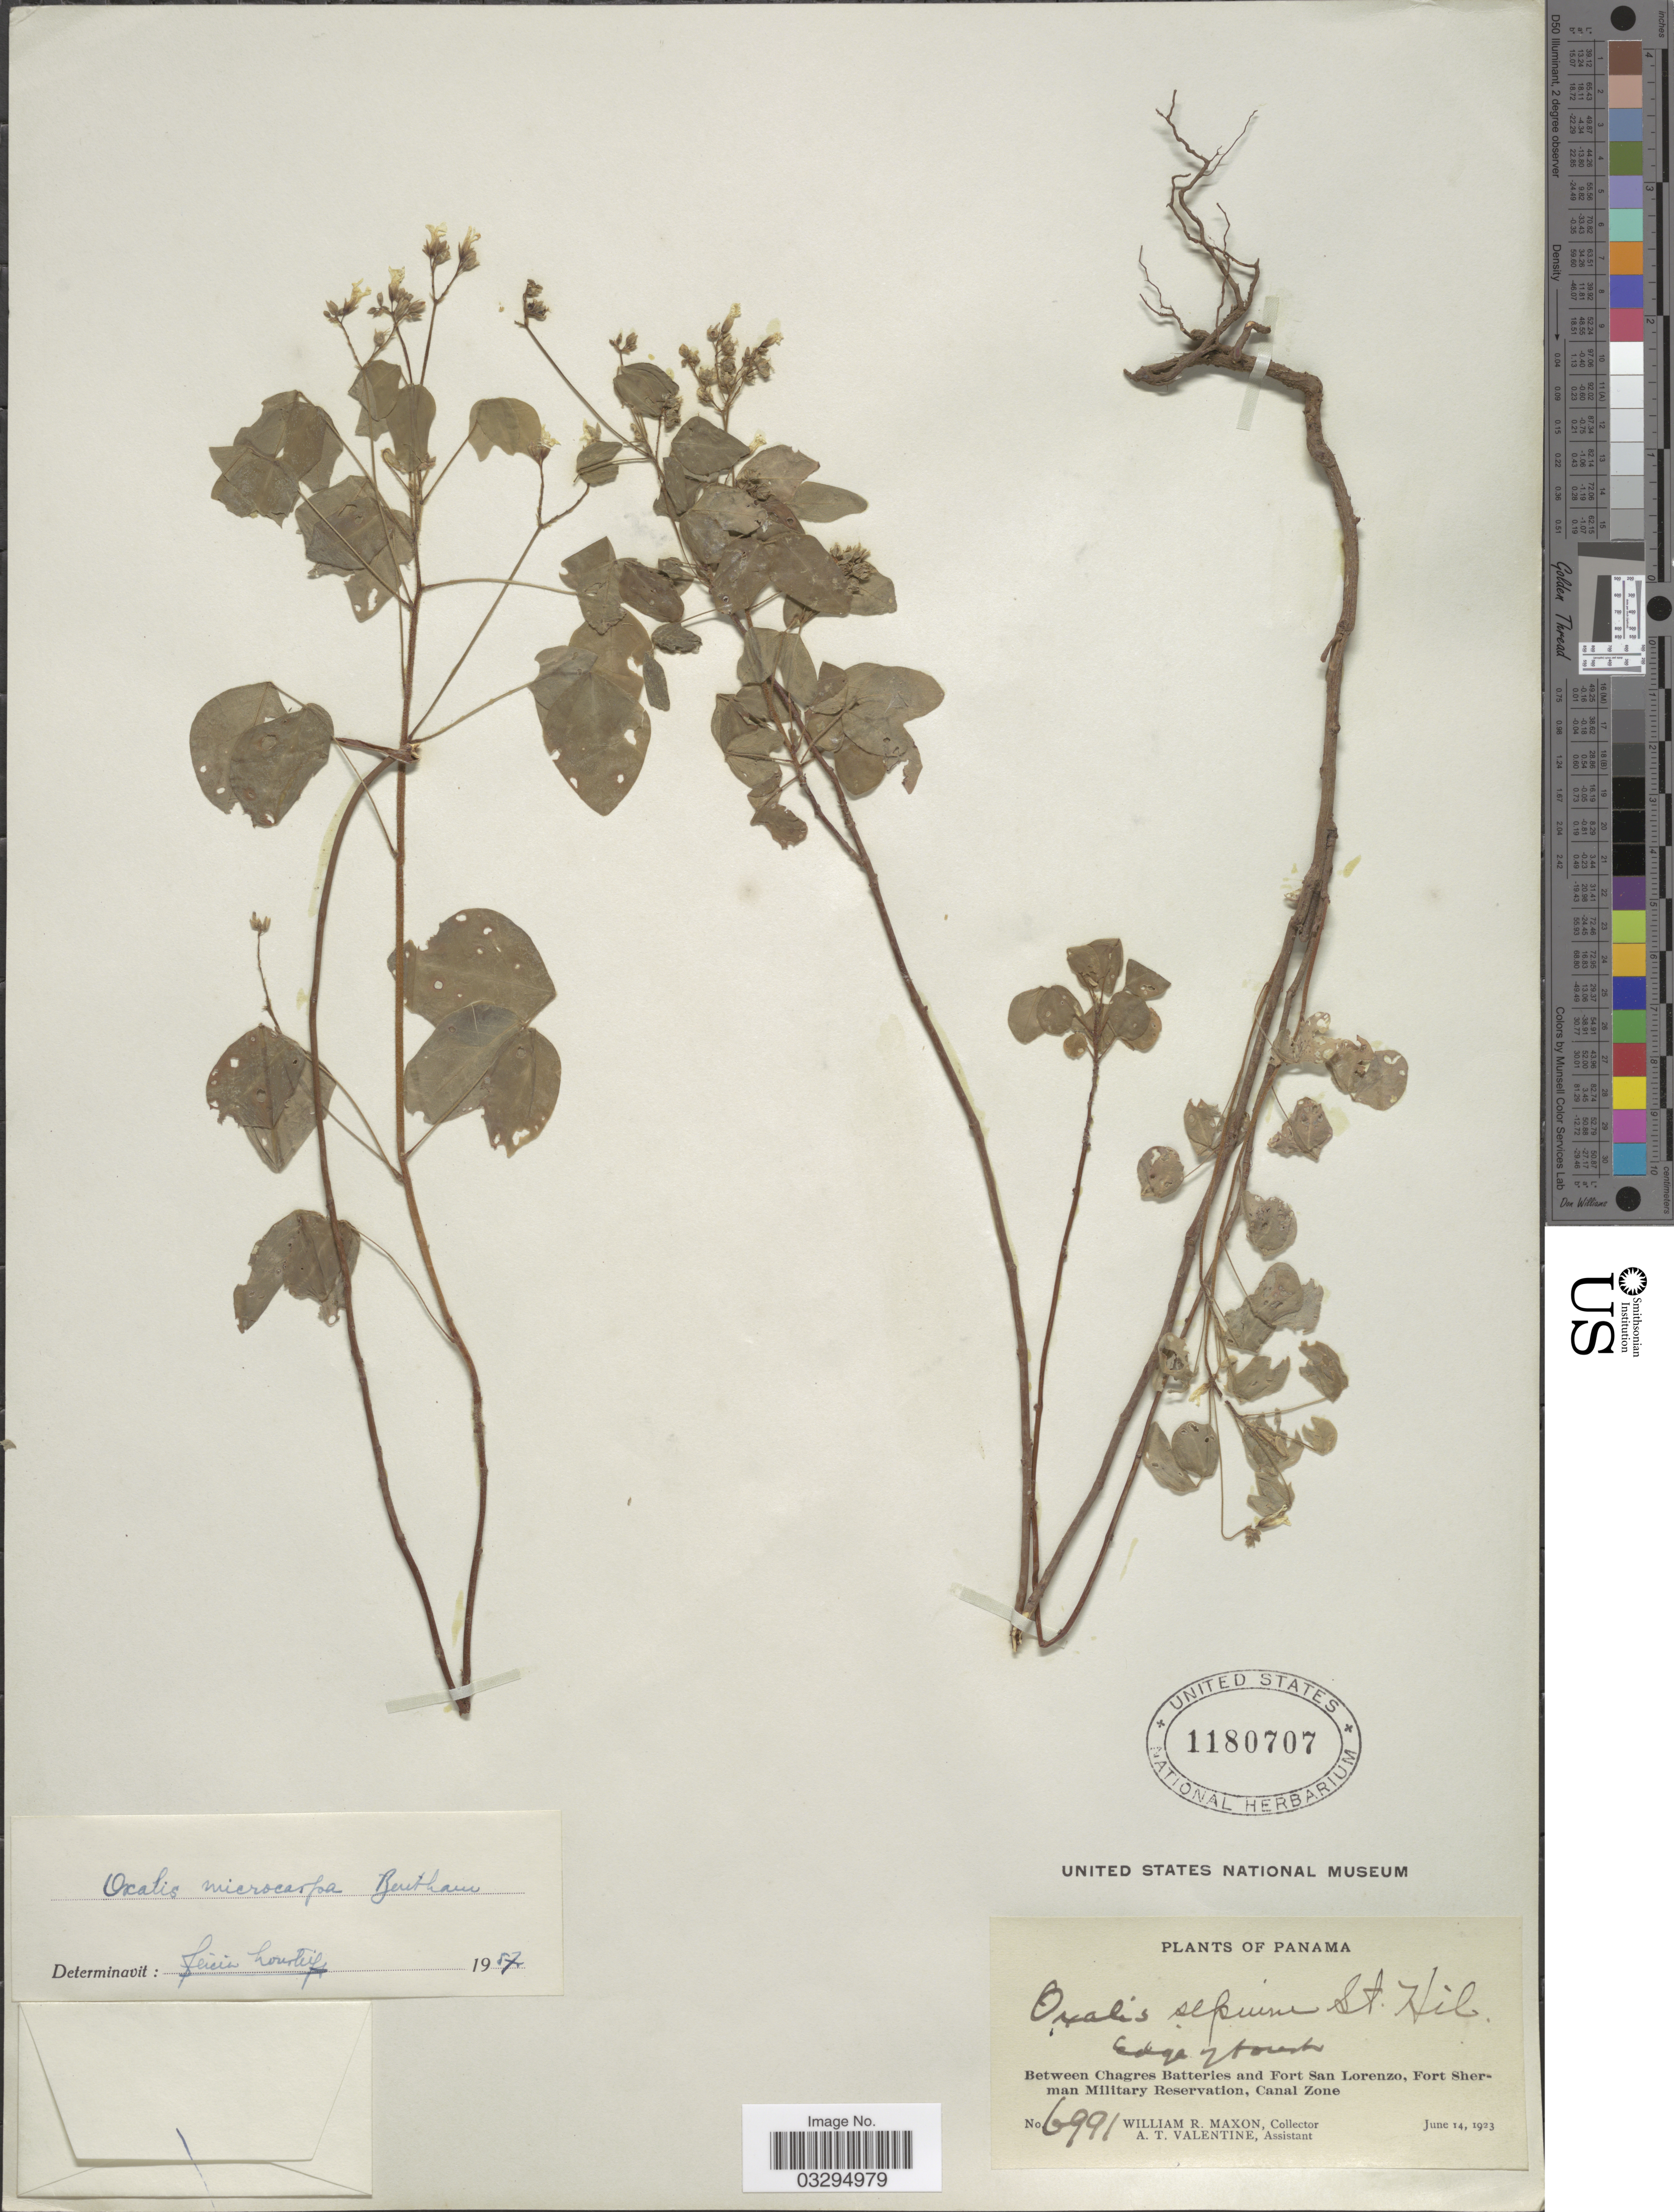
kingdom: Plantae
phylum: Tracheophyta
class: Magnoliopsida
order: Oxalidales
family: Oxalidaceae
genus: Oxalis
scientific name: Oxalis microcarpa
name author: Benth.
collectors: W. R. Maxon & A. Valentine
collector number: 6991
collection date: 1923-06-14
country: Panama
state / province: Colón / Panamá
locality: Between Chagres Batteries and Fort San Lorenzo, Fort Sherman Military Reservation, Canal Zone.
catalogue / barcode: US 1180707